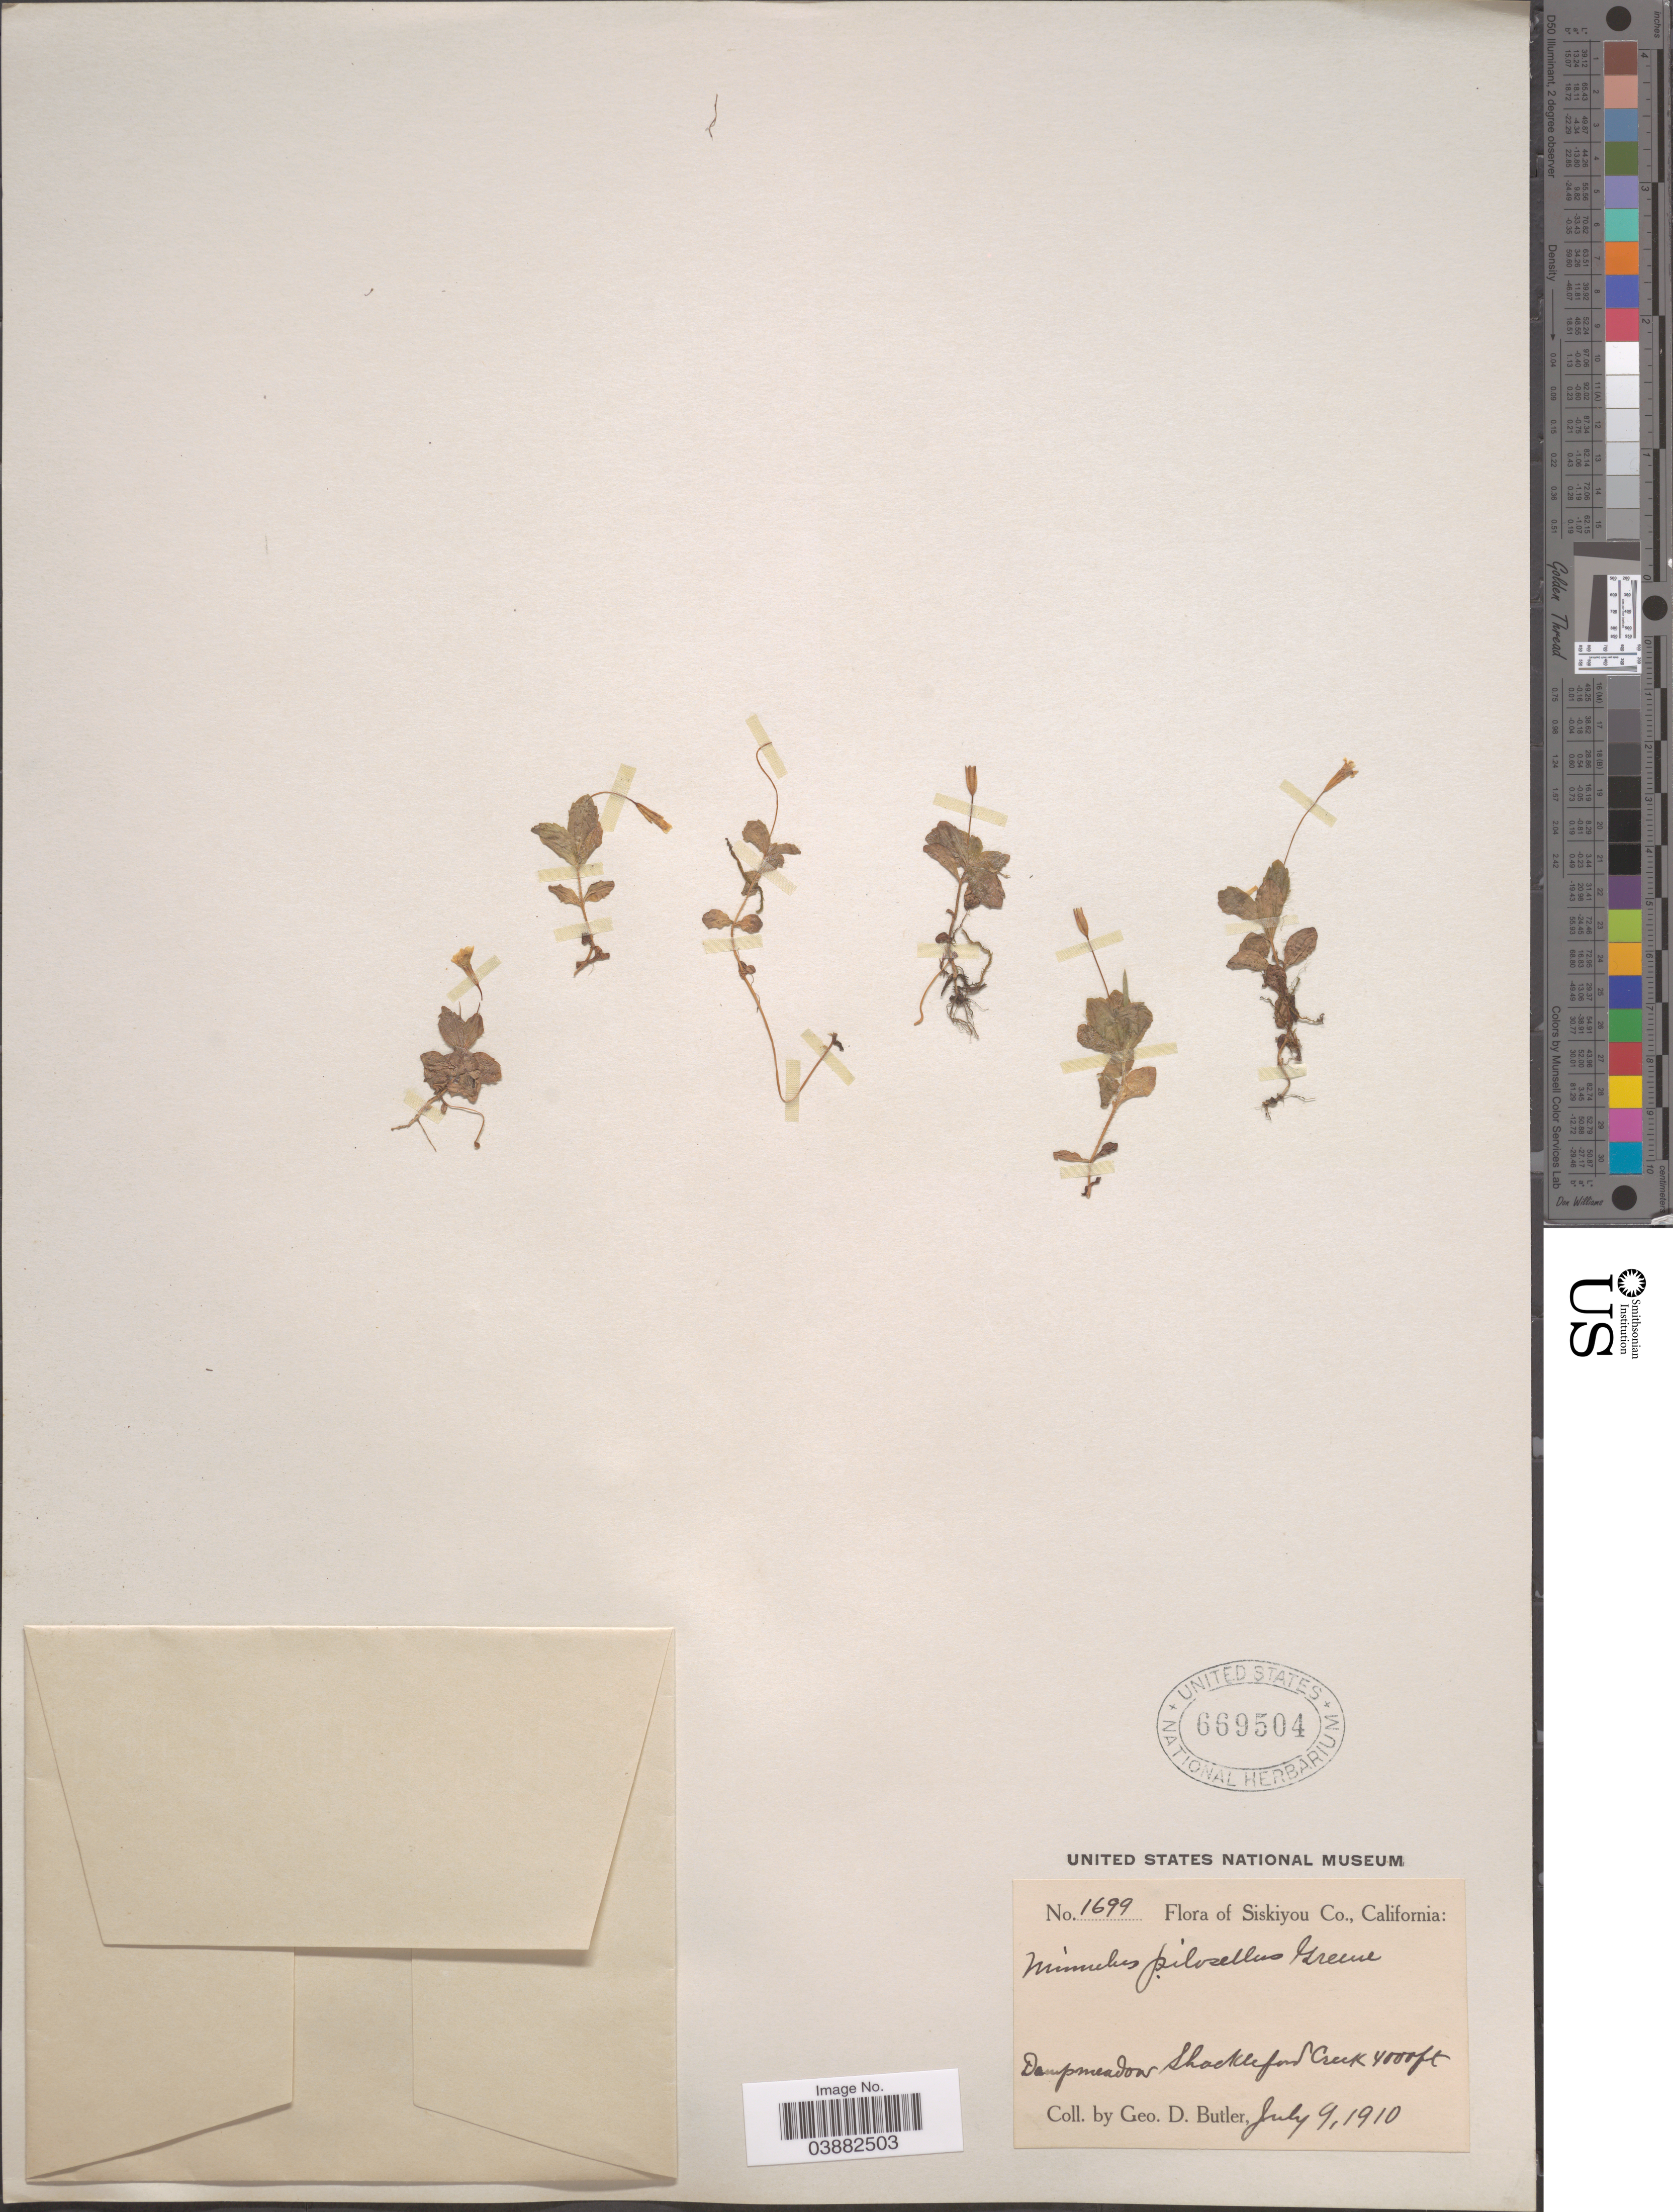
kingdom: Plantae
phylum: Tracheophyta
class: Magnoliopsida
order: Lamiales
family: Phrymaceae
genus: Mimulus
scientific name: Mimulus pilosellus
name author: Greene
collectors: G. D. Butler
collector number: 1699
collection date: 1910-07-09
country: United States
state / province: California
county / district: Siskiyou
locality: Siskiyou Co. Shackleford Creek.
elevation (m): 1219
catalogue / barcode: US 669504